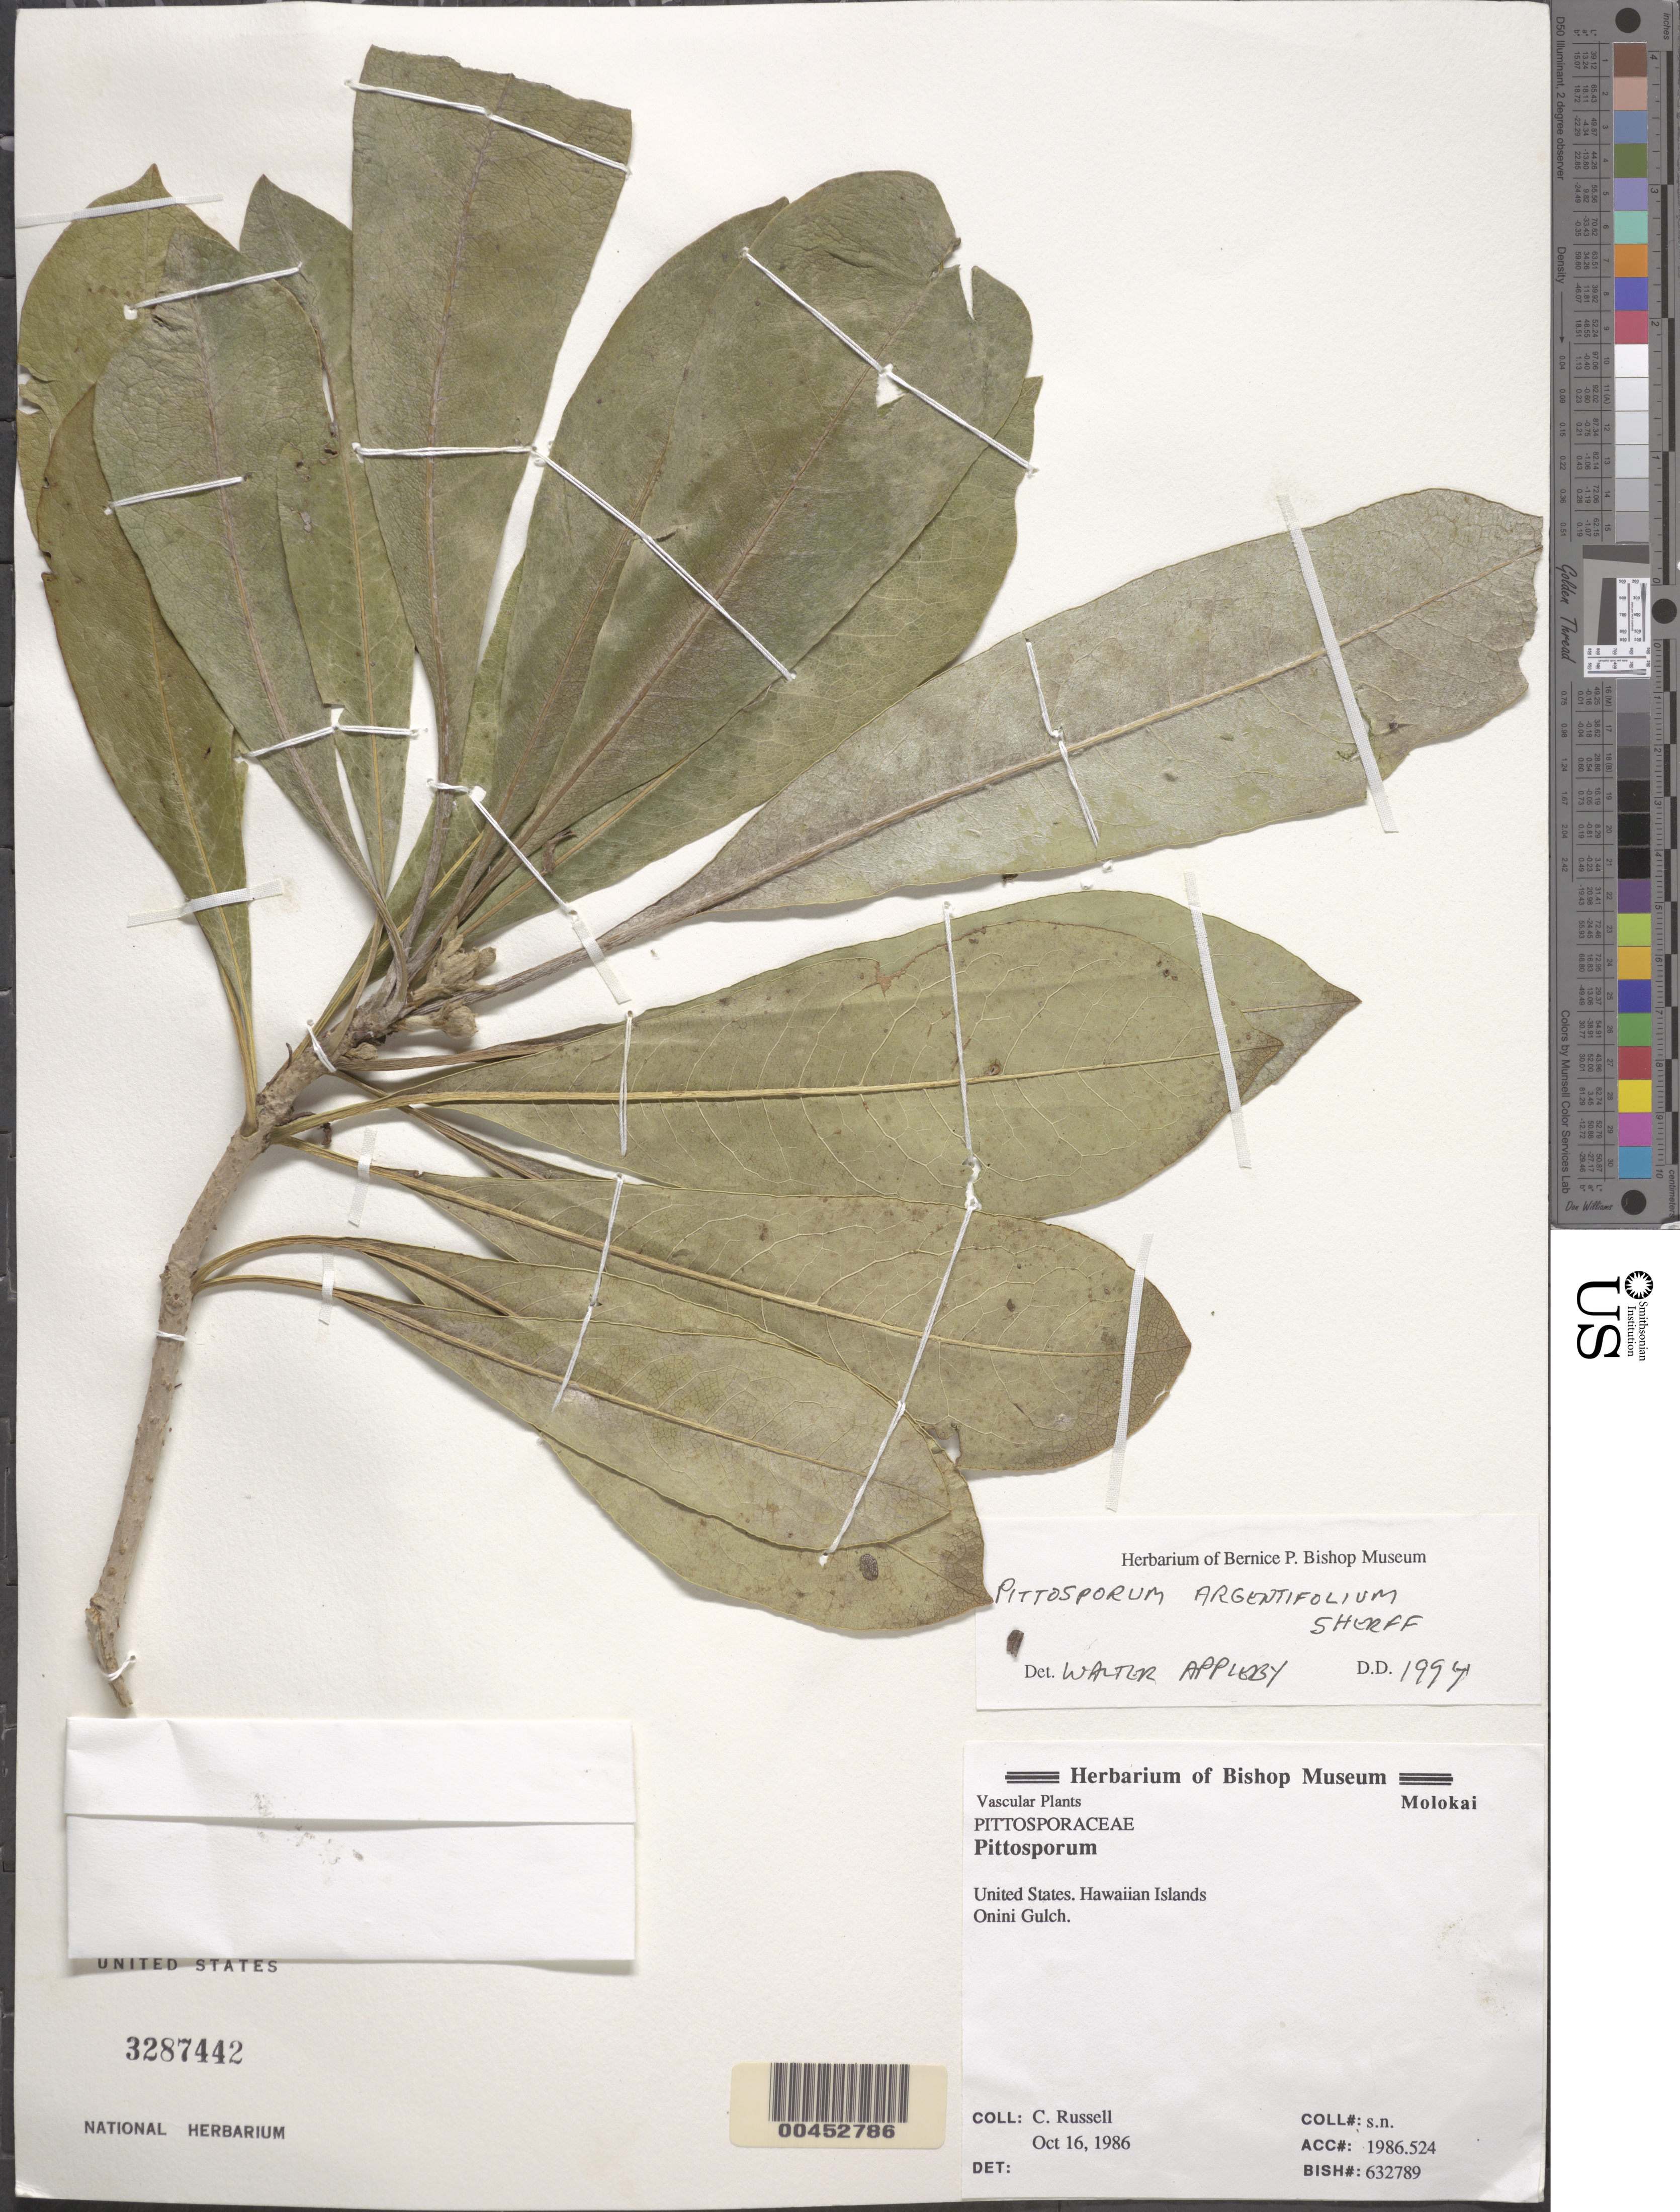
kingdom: Plantae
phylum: Tracheophyta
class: Magnoliopsida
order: Apiales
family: Pittosporaceae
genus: Pittosporum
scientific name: Pittosporum argentifolium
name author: Sherff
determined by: Appleby, W.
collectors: C. Russell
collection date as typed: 16 Oct 1986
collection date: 1986-10-16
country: United States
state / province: Hawaii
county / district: Maui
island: Moloka'i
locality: Onini Gulch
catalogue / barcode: US 3287442